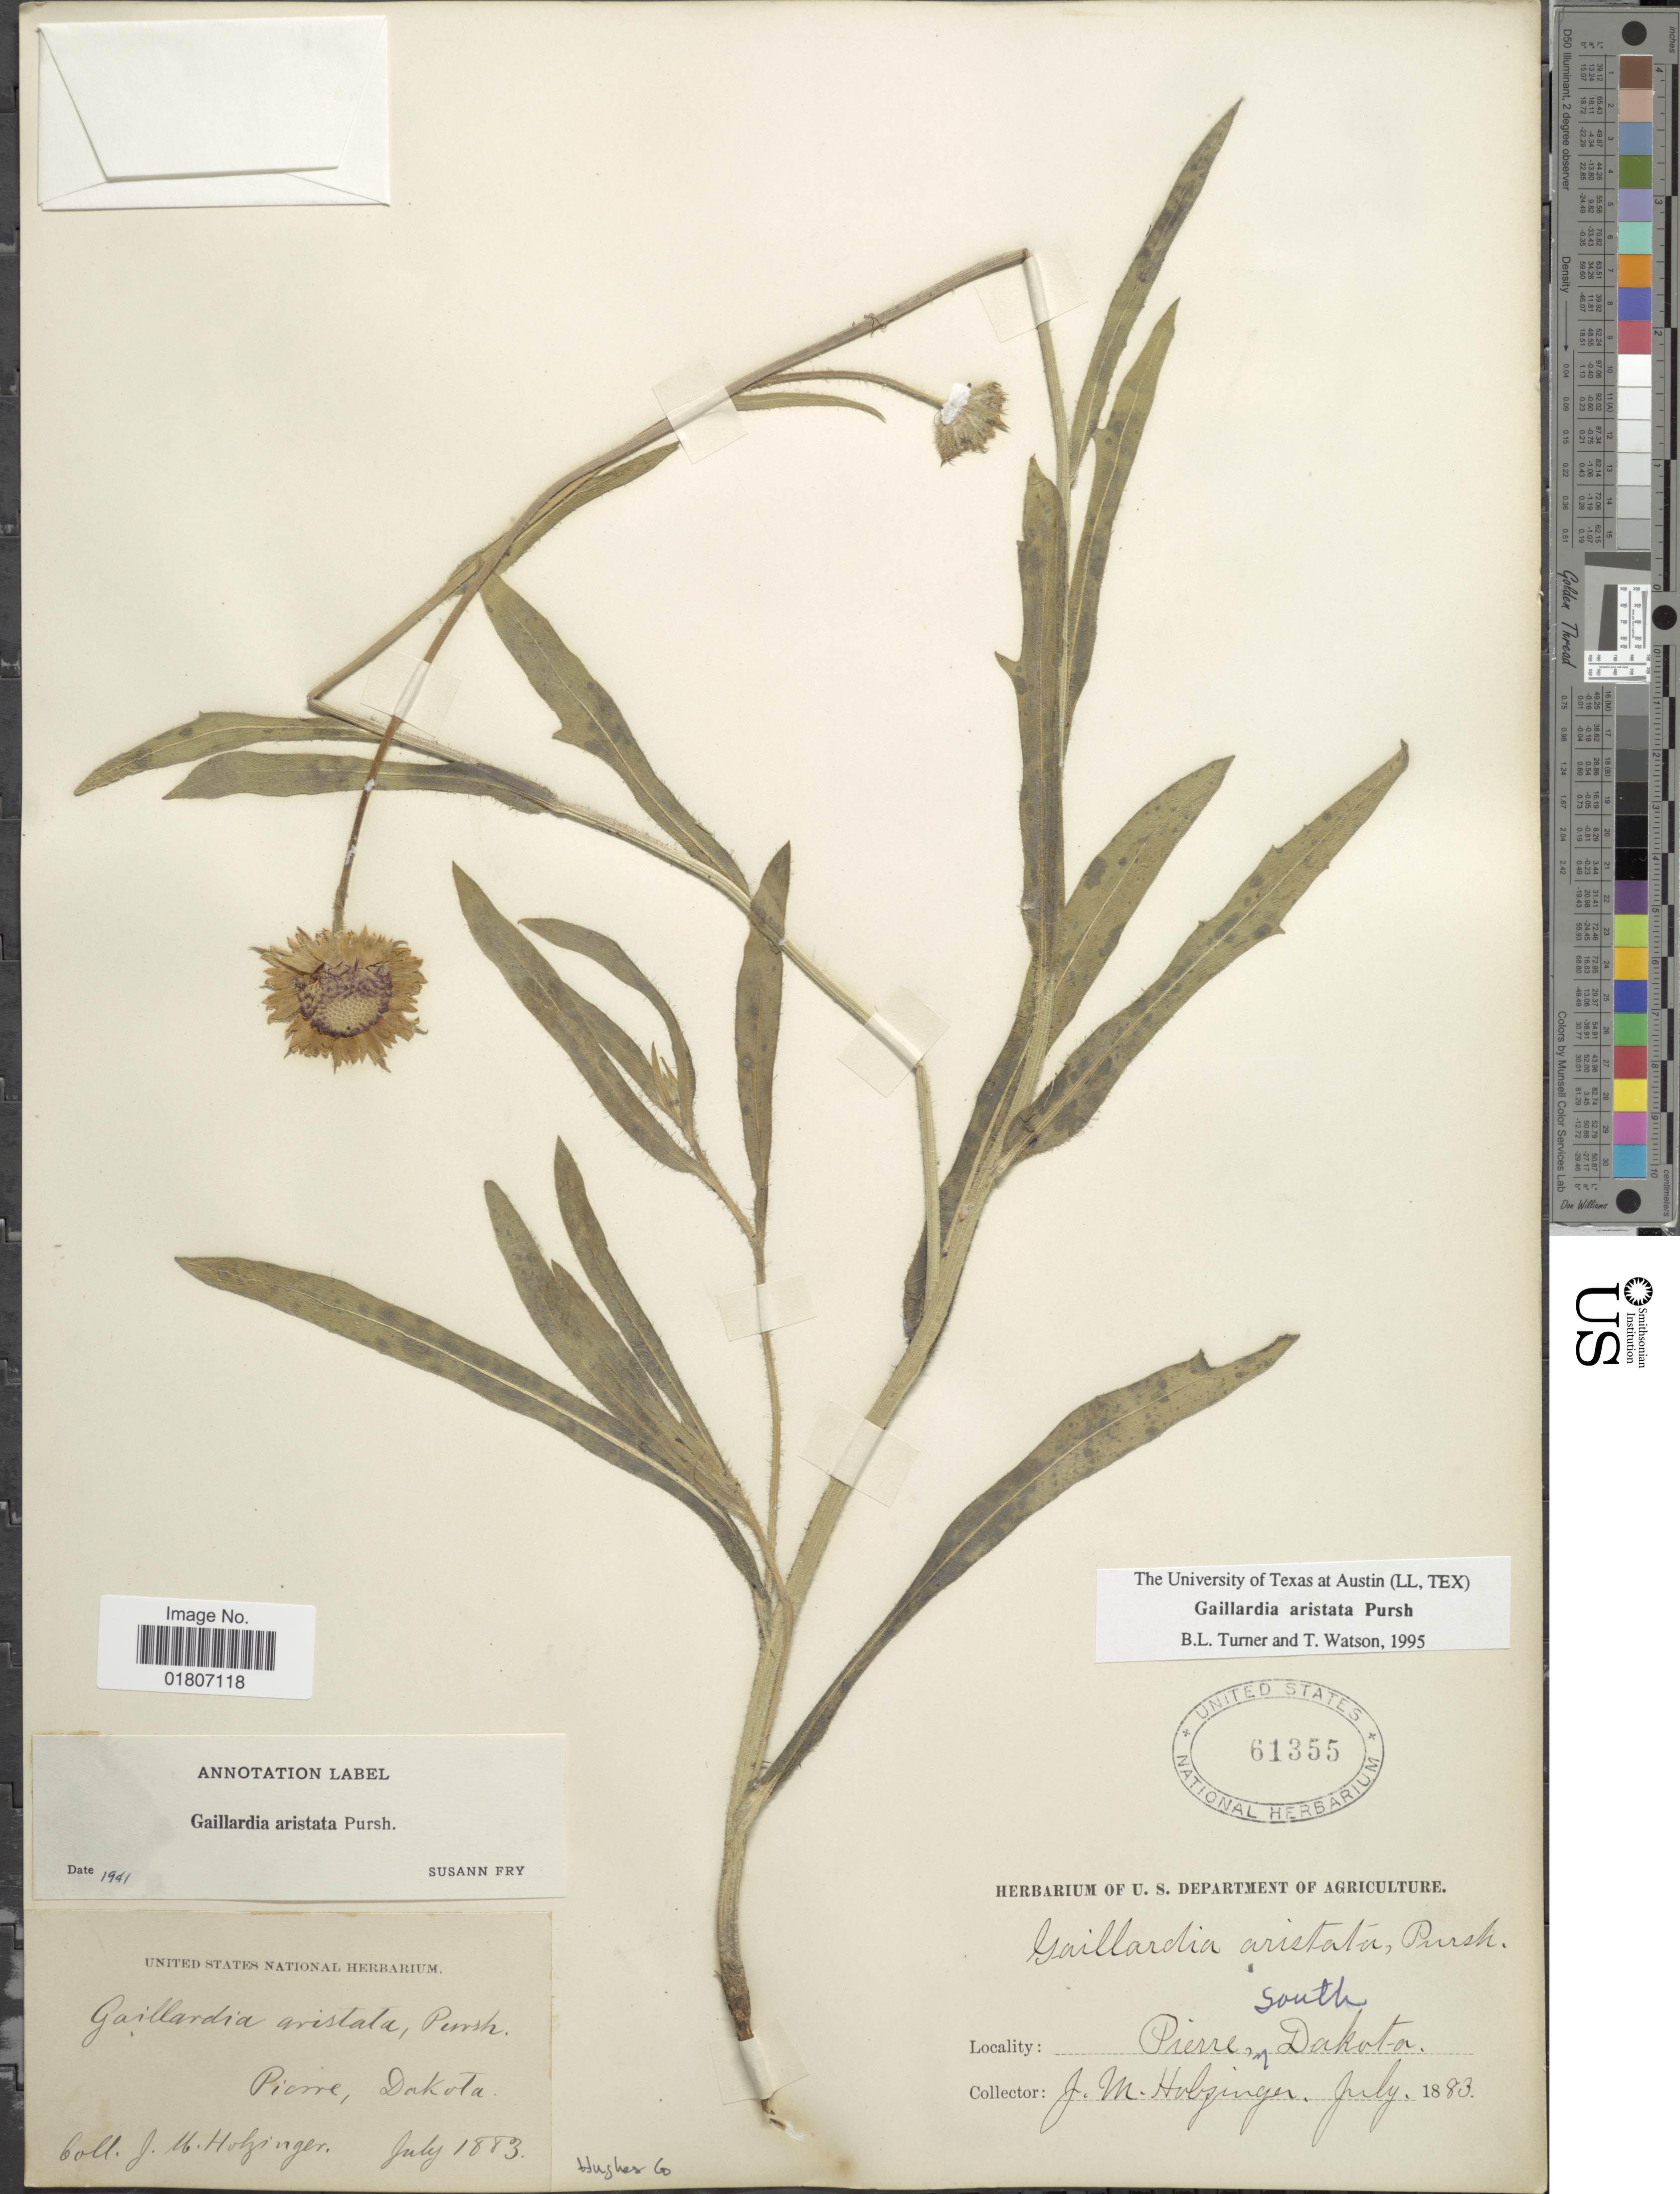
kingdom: Plantae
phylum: Tracheophyta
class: Magnoliopsida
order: Asterales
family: Asteraceae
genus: Gaillardia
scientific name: Gaillardia aristata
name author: Pursh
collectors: J. M. Holzinger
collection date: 1883-07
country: United States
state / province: South Dakota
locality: Pierre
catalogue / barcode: US 61355